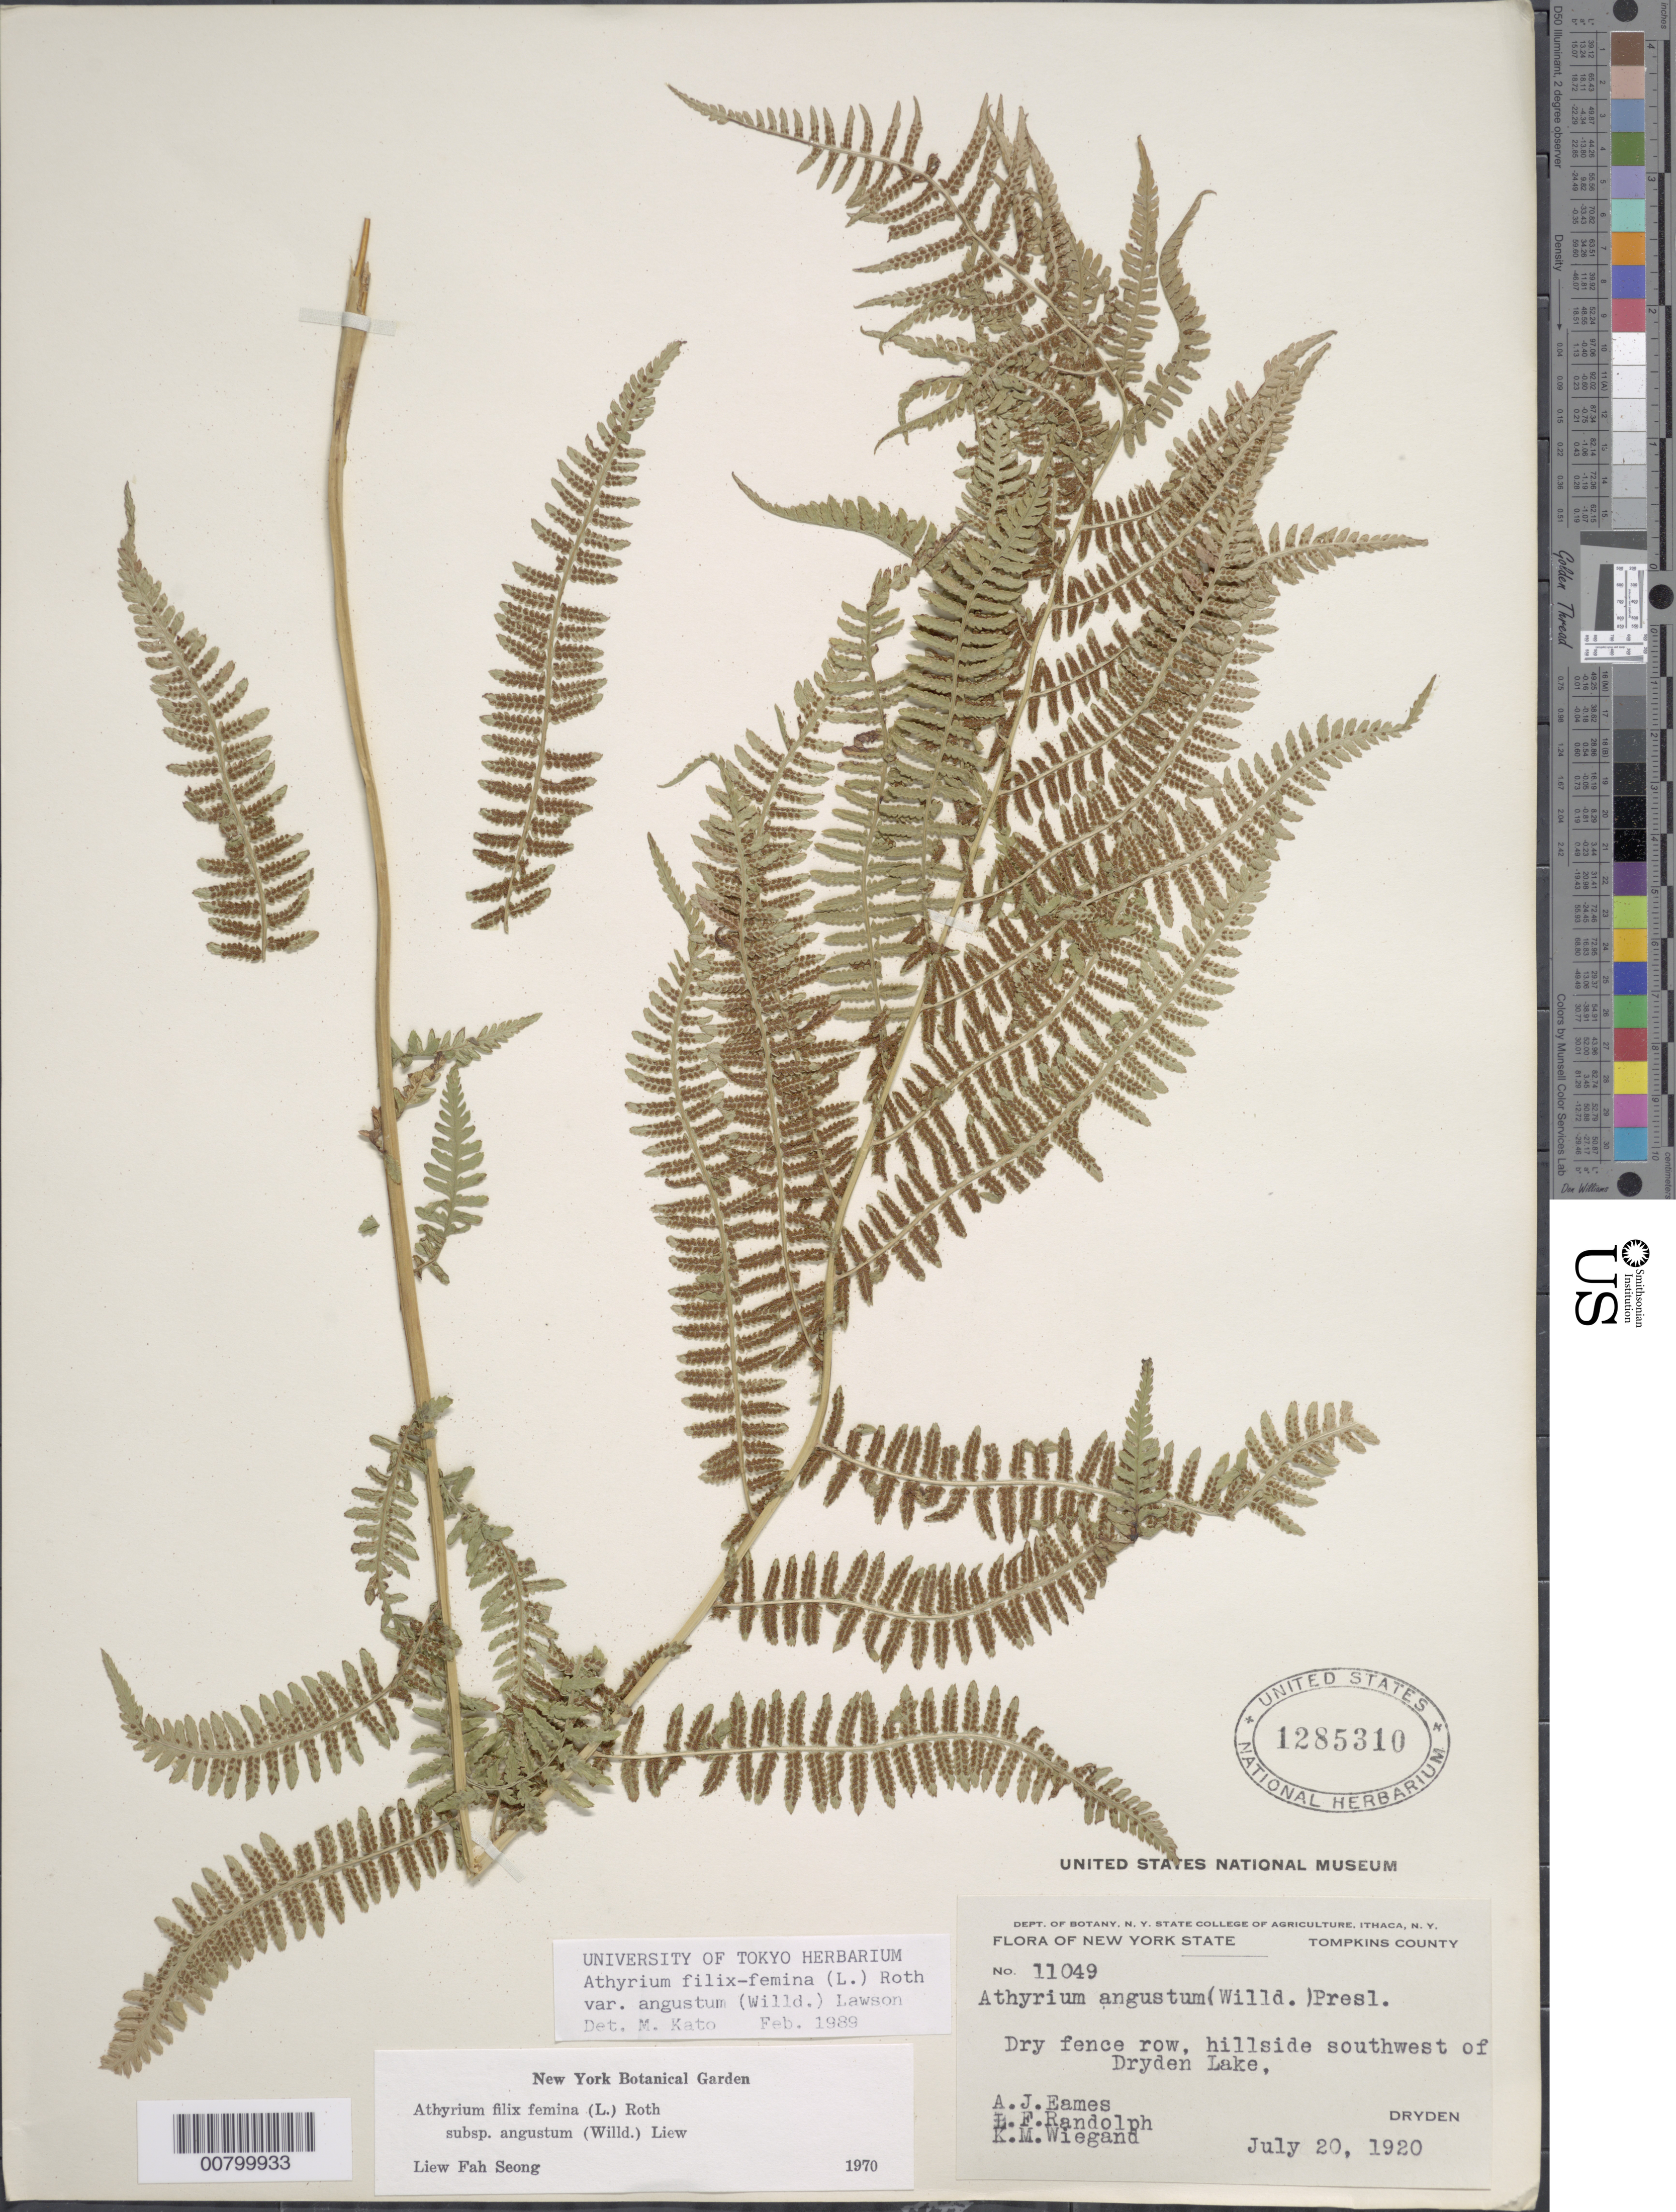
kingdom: Plantae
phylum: Tracheophyta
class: Polypodiopsida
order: Polypodiales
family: Athyriaceae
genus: Athyrium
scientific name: Athyrium filix-femina subsp. angustatum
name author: (Willd.) R.T. Clausen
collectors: A. J. Eames, L. F. Randolph & K. M. Wiegand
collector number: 11049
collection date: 1920-07-20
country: United States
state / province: New York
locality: Tompkins County, hillside southwest of Dryden Lake, Dryden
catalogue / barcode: US 1285310